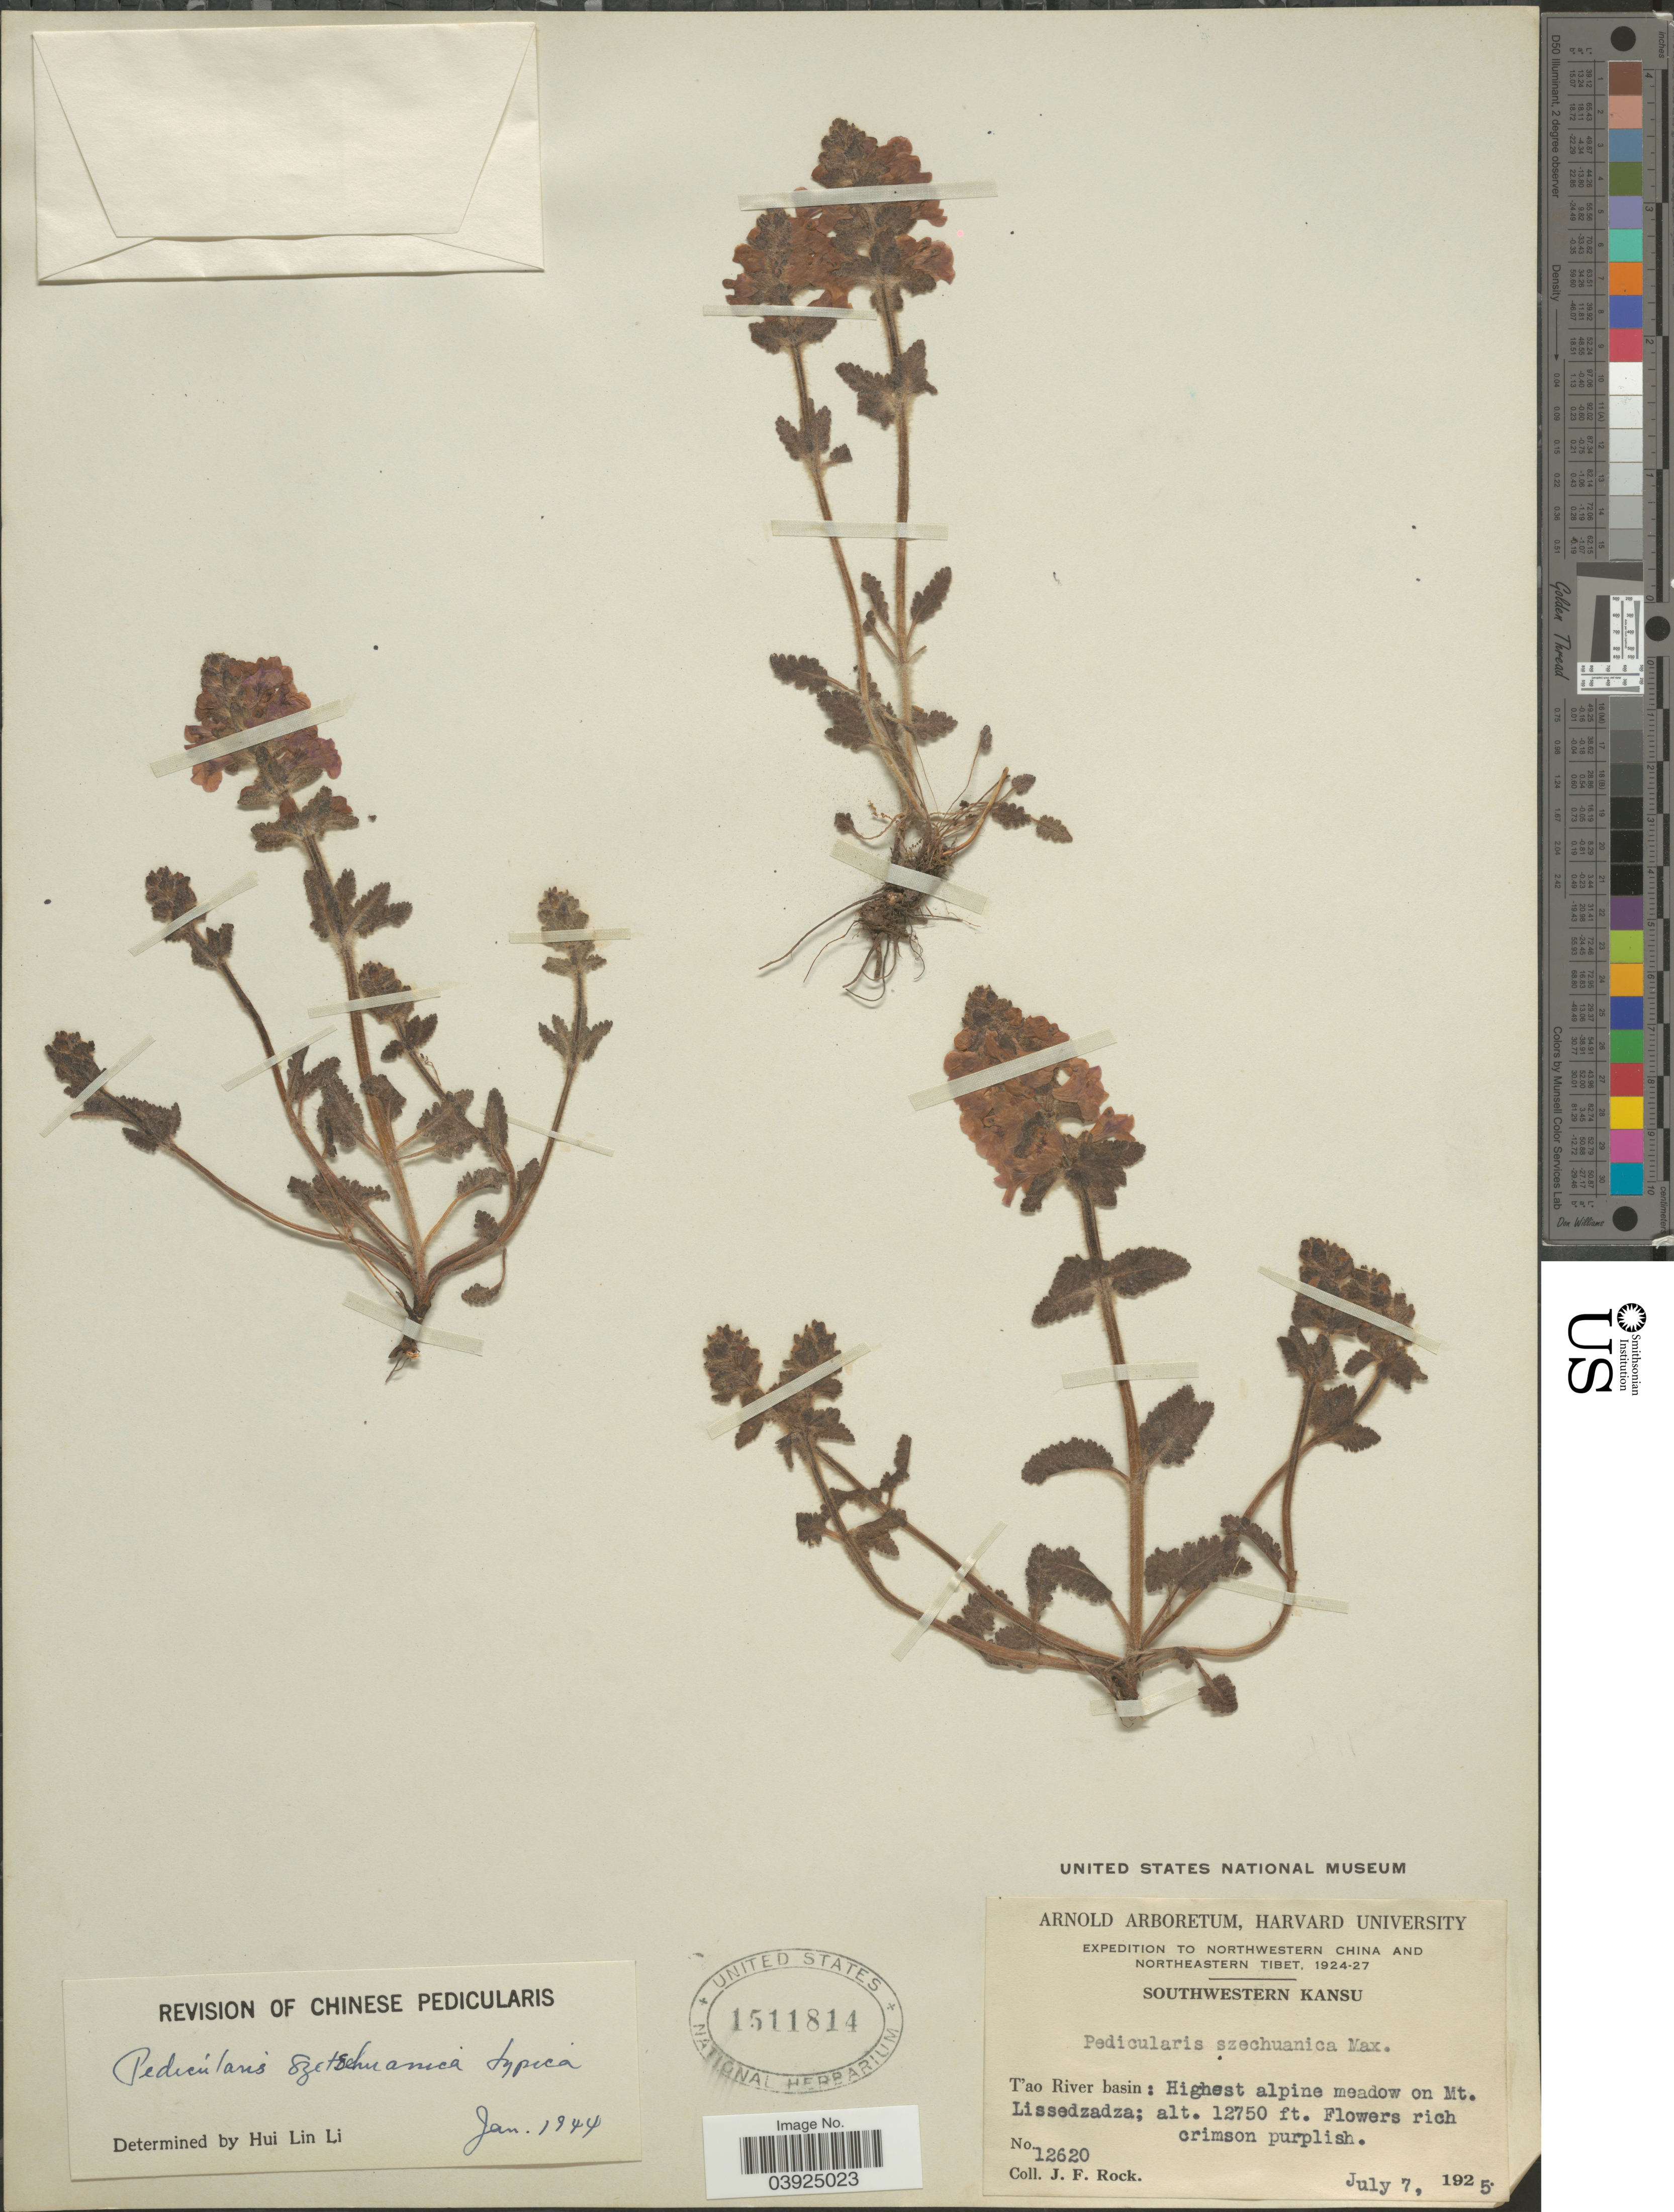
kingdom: Plantae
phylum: Tracheophyta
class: Magnoliopsida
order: Lamiales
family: Orobanchaceae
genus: Pedicularis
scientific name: Pedicularis szetschuanica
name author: Maxim.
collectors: J. Rock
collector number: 12620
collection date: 1925-07-07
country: China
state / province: Gansu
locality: Northwestern China. Southwestern Kansu. T'ao River basin: Highest alpine meadow on Mt. Lissedzadza.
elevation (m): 3886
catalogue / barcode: US 1511814